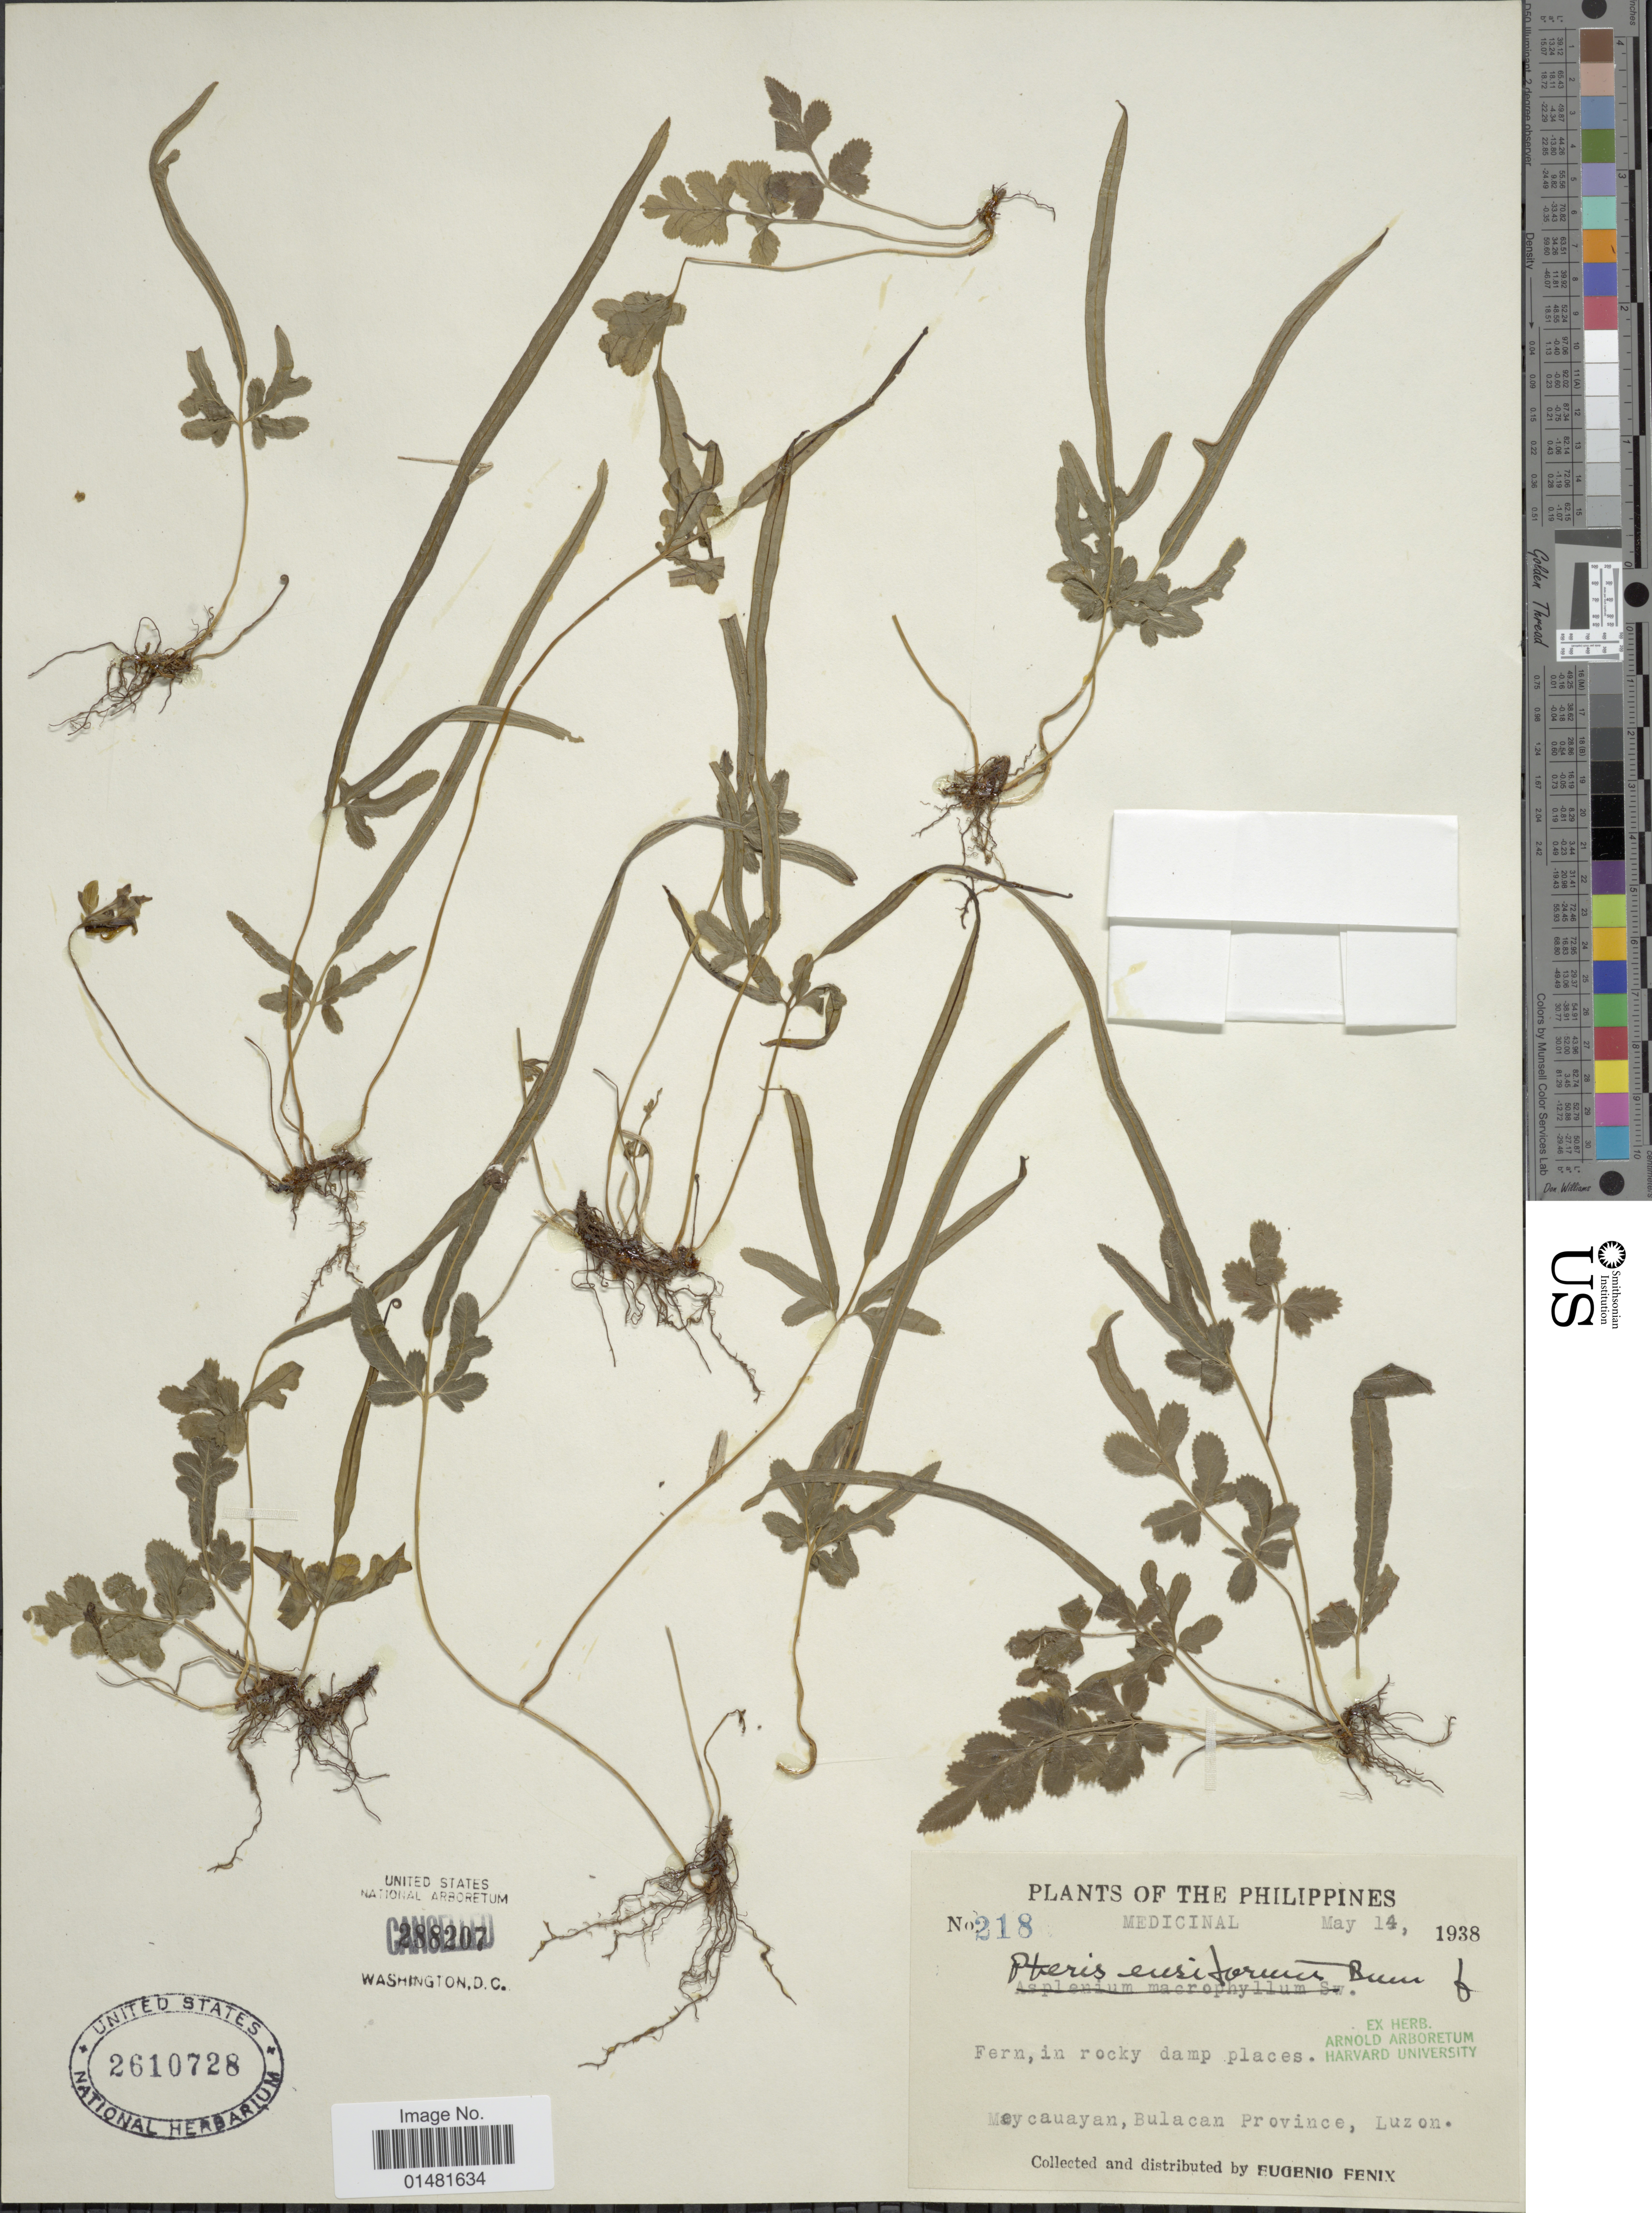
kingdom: Plantae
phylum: Tracheophyta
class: Polypodiopsida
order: Polypodiales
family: Pteridaceae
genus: Pteris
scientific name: Pteris ensiformis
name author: Burm. f.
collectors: E. Fenix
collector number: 218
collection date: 1938-05-14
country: Philippines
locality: Mey cauayan, Bulacan Province, Luzon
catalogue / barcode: US 2610728